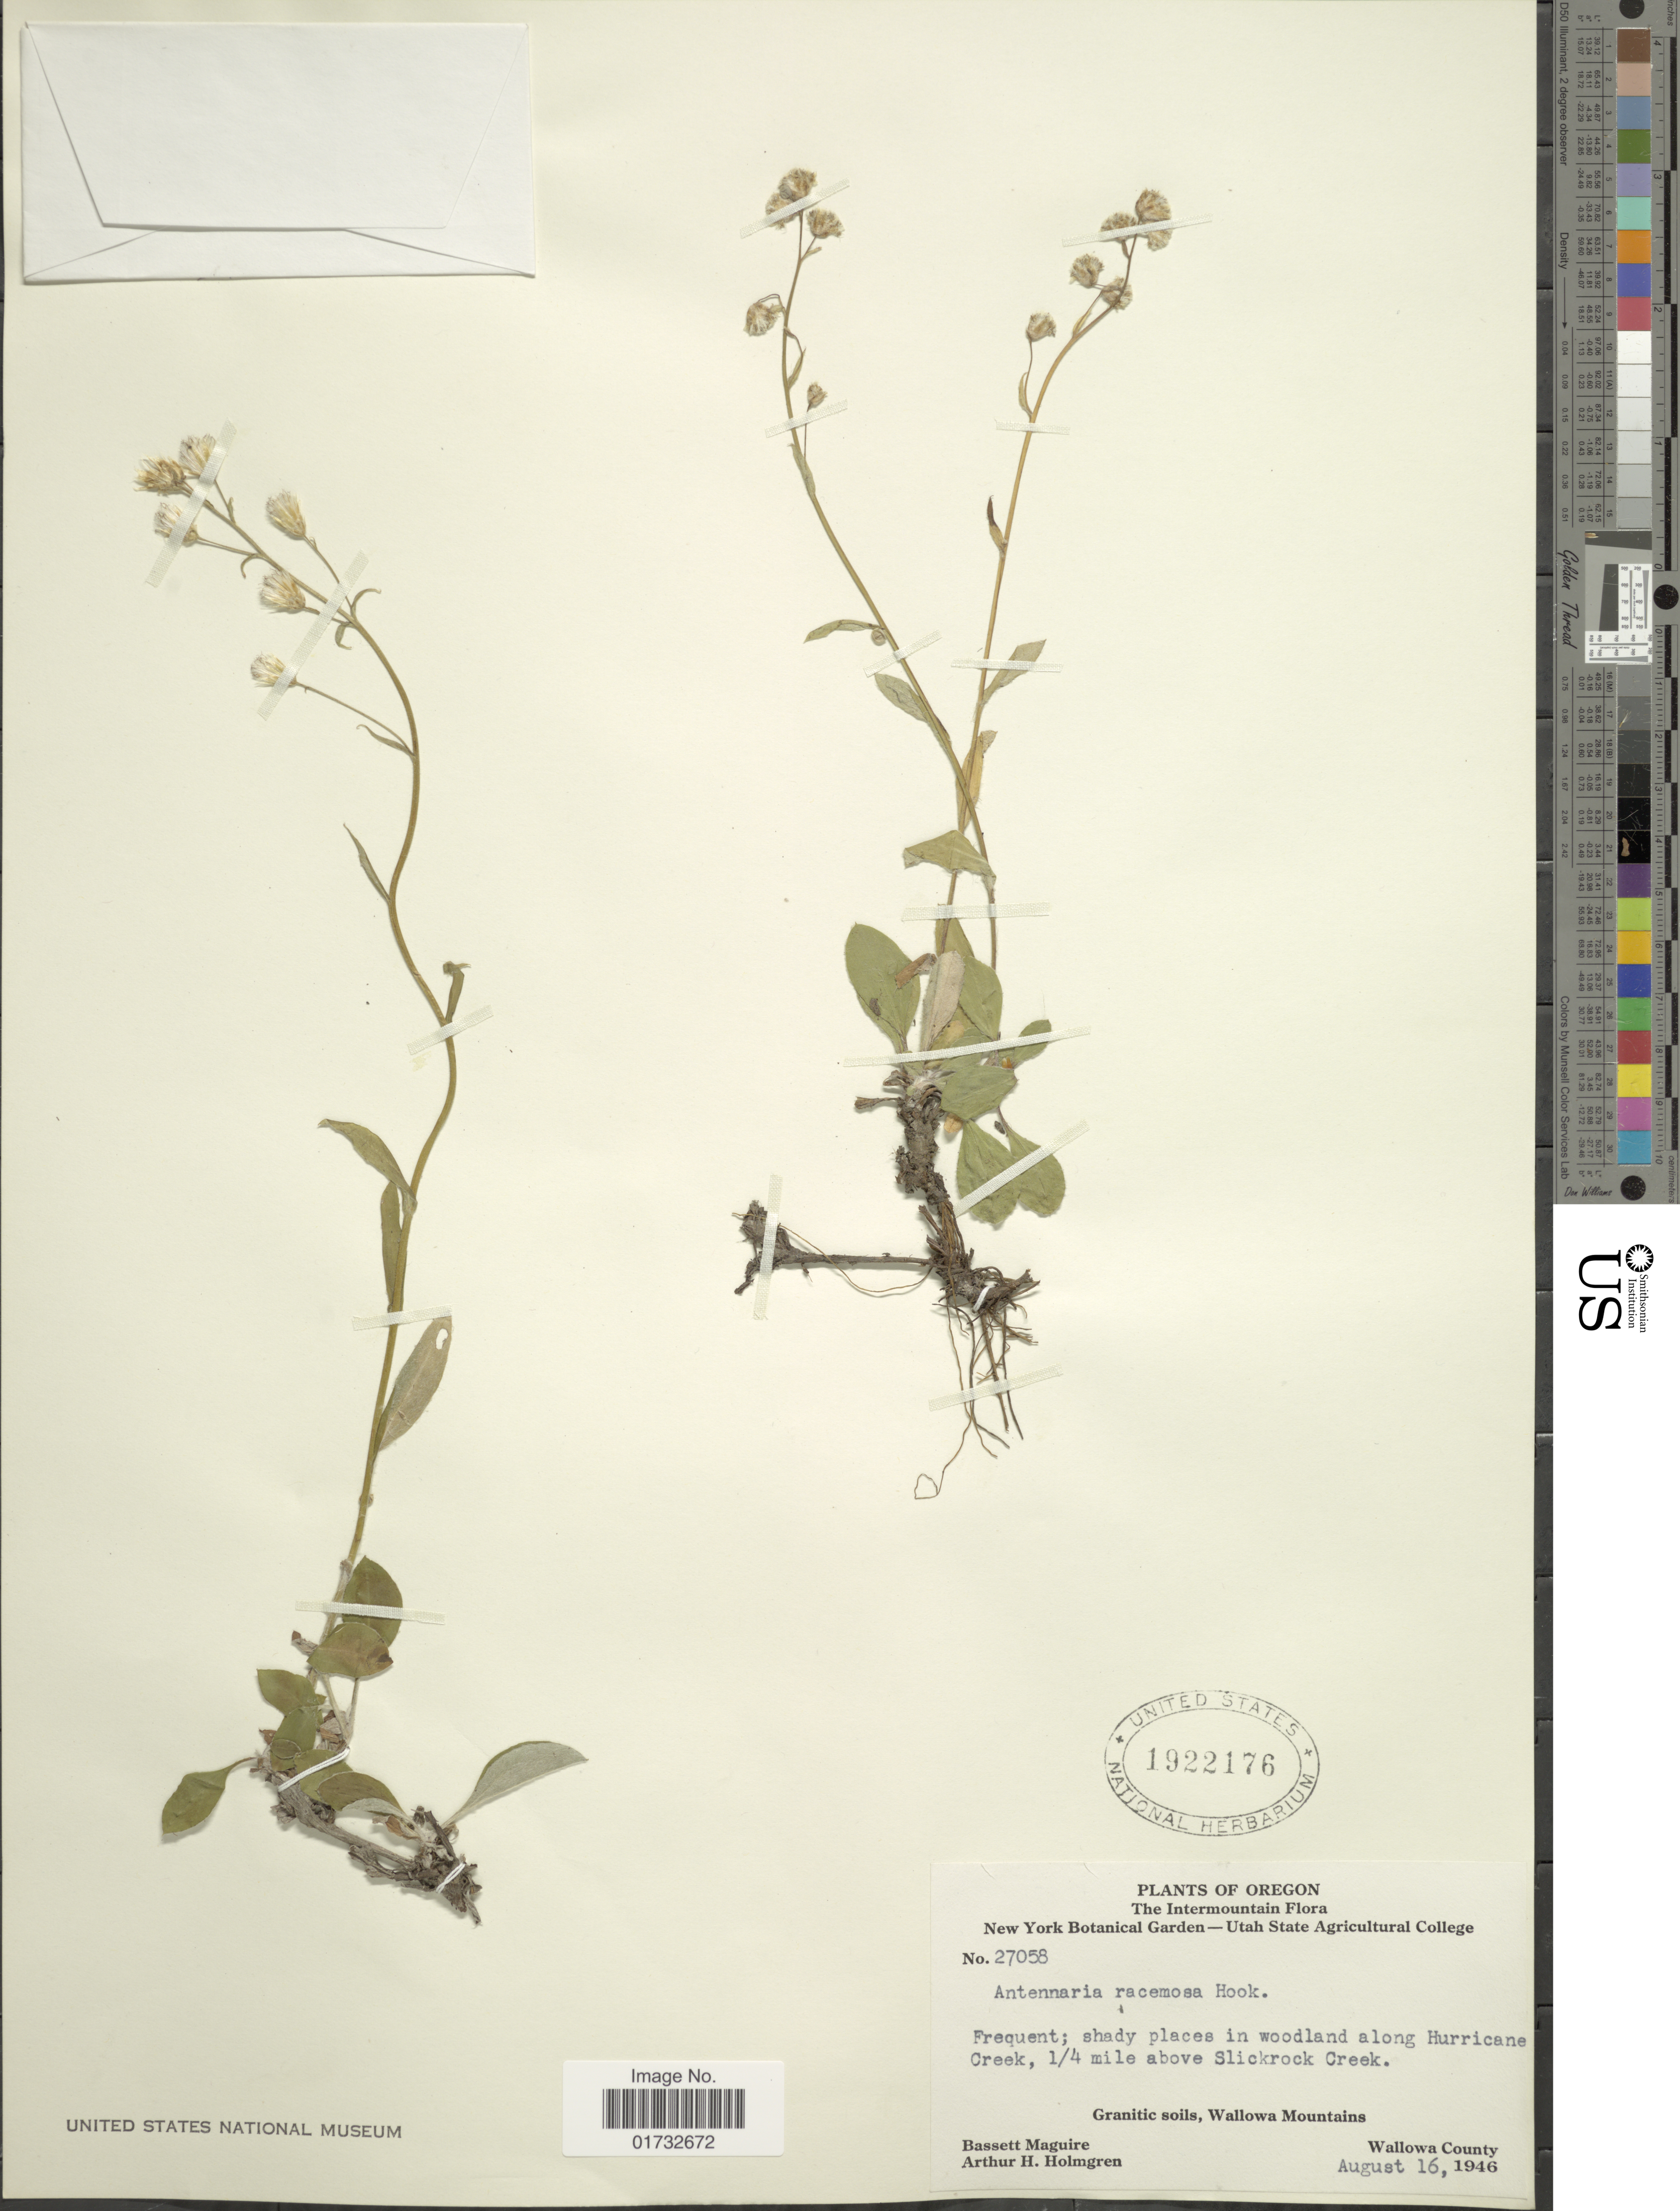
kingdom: Plantae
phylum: Tracheophyta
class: Magnoliopsida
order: Asterales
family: Asteraceae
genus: Antennaria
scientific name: Antennaria racemosa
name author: Hook.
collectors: B. Maguire & A. H. Holmgren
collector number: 27058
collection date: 1946-08-16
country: United States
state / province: Oregon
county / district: Wallowa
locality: Intermountain. along Hurricane Creek, 1/4 mile above Slickrock Creek. Wallowa Mountains, Wallowa County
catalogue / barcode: US 1922176